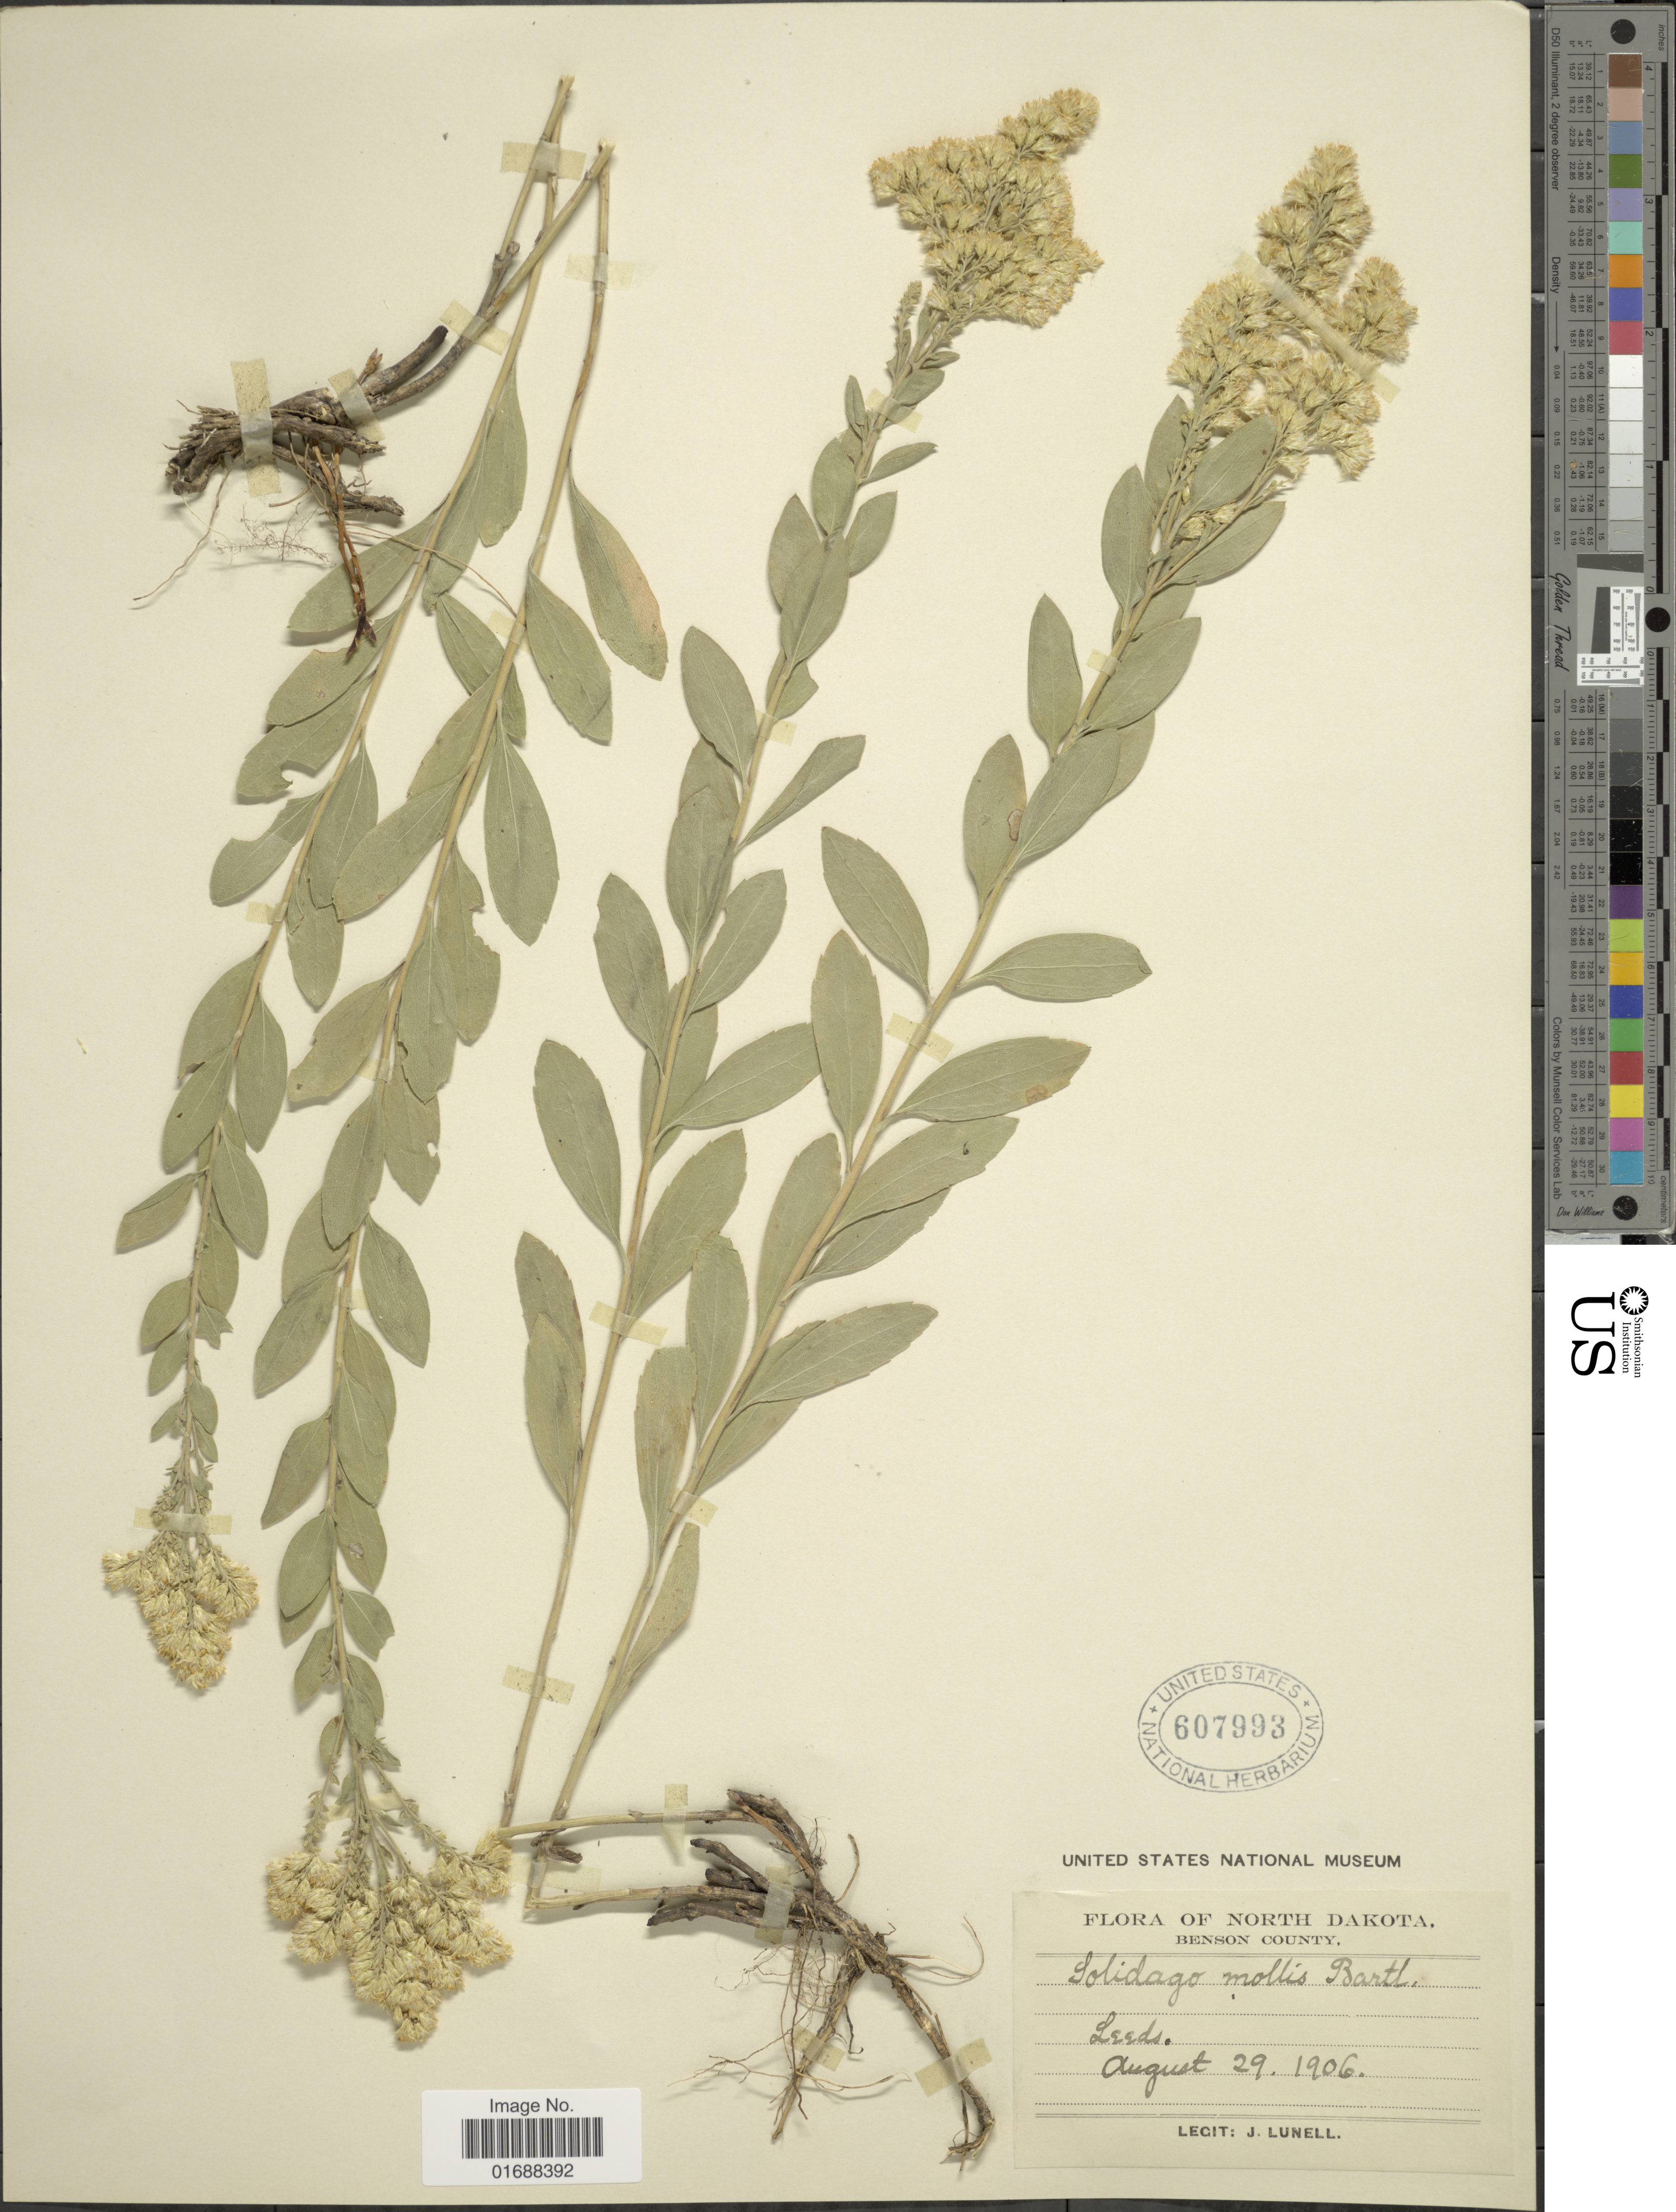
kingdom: Plantae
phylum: Tracheophyta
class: Magnoliopsida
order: Asterales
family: Asteraceae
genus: Solidago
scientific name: Solidago mollis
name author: Bartl.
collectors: J. Lunell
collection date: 1906-08-29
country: United States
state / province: North Dakota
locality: Benson County. Leeds.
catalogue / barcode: US 607993